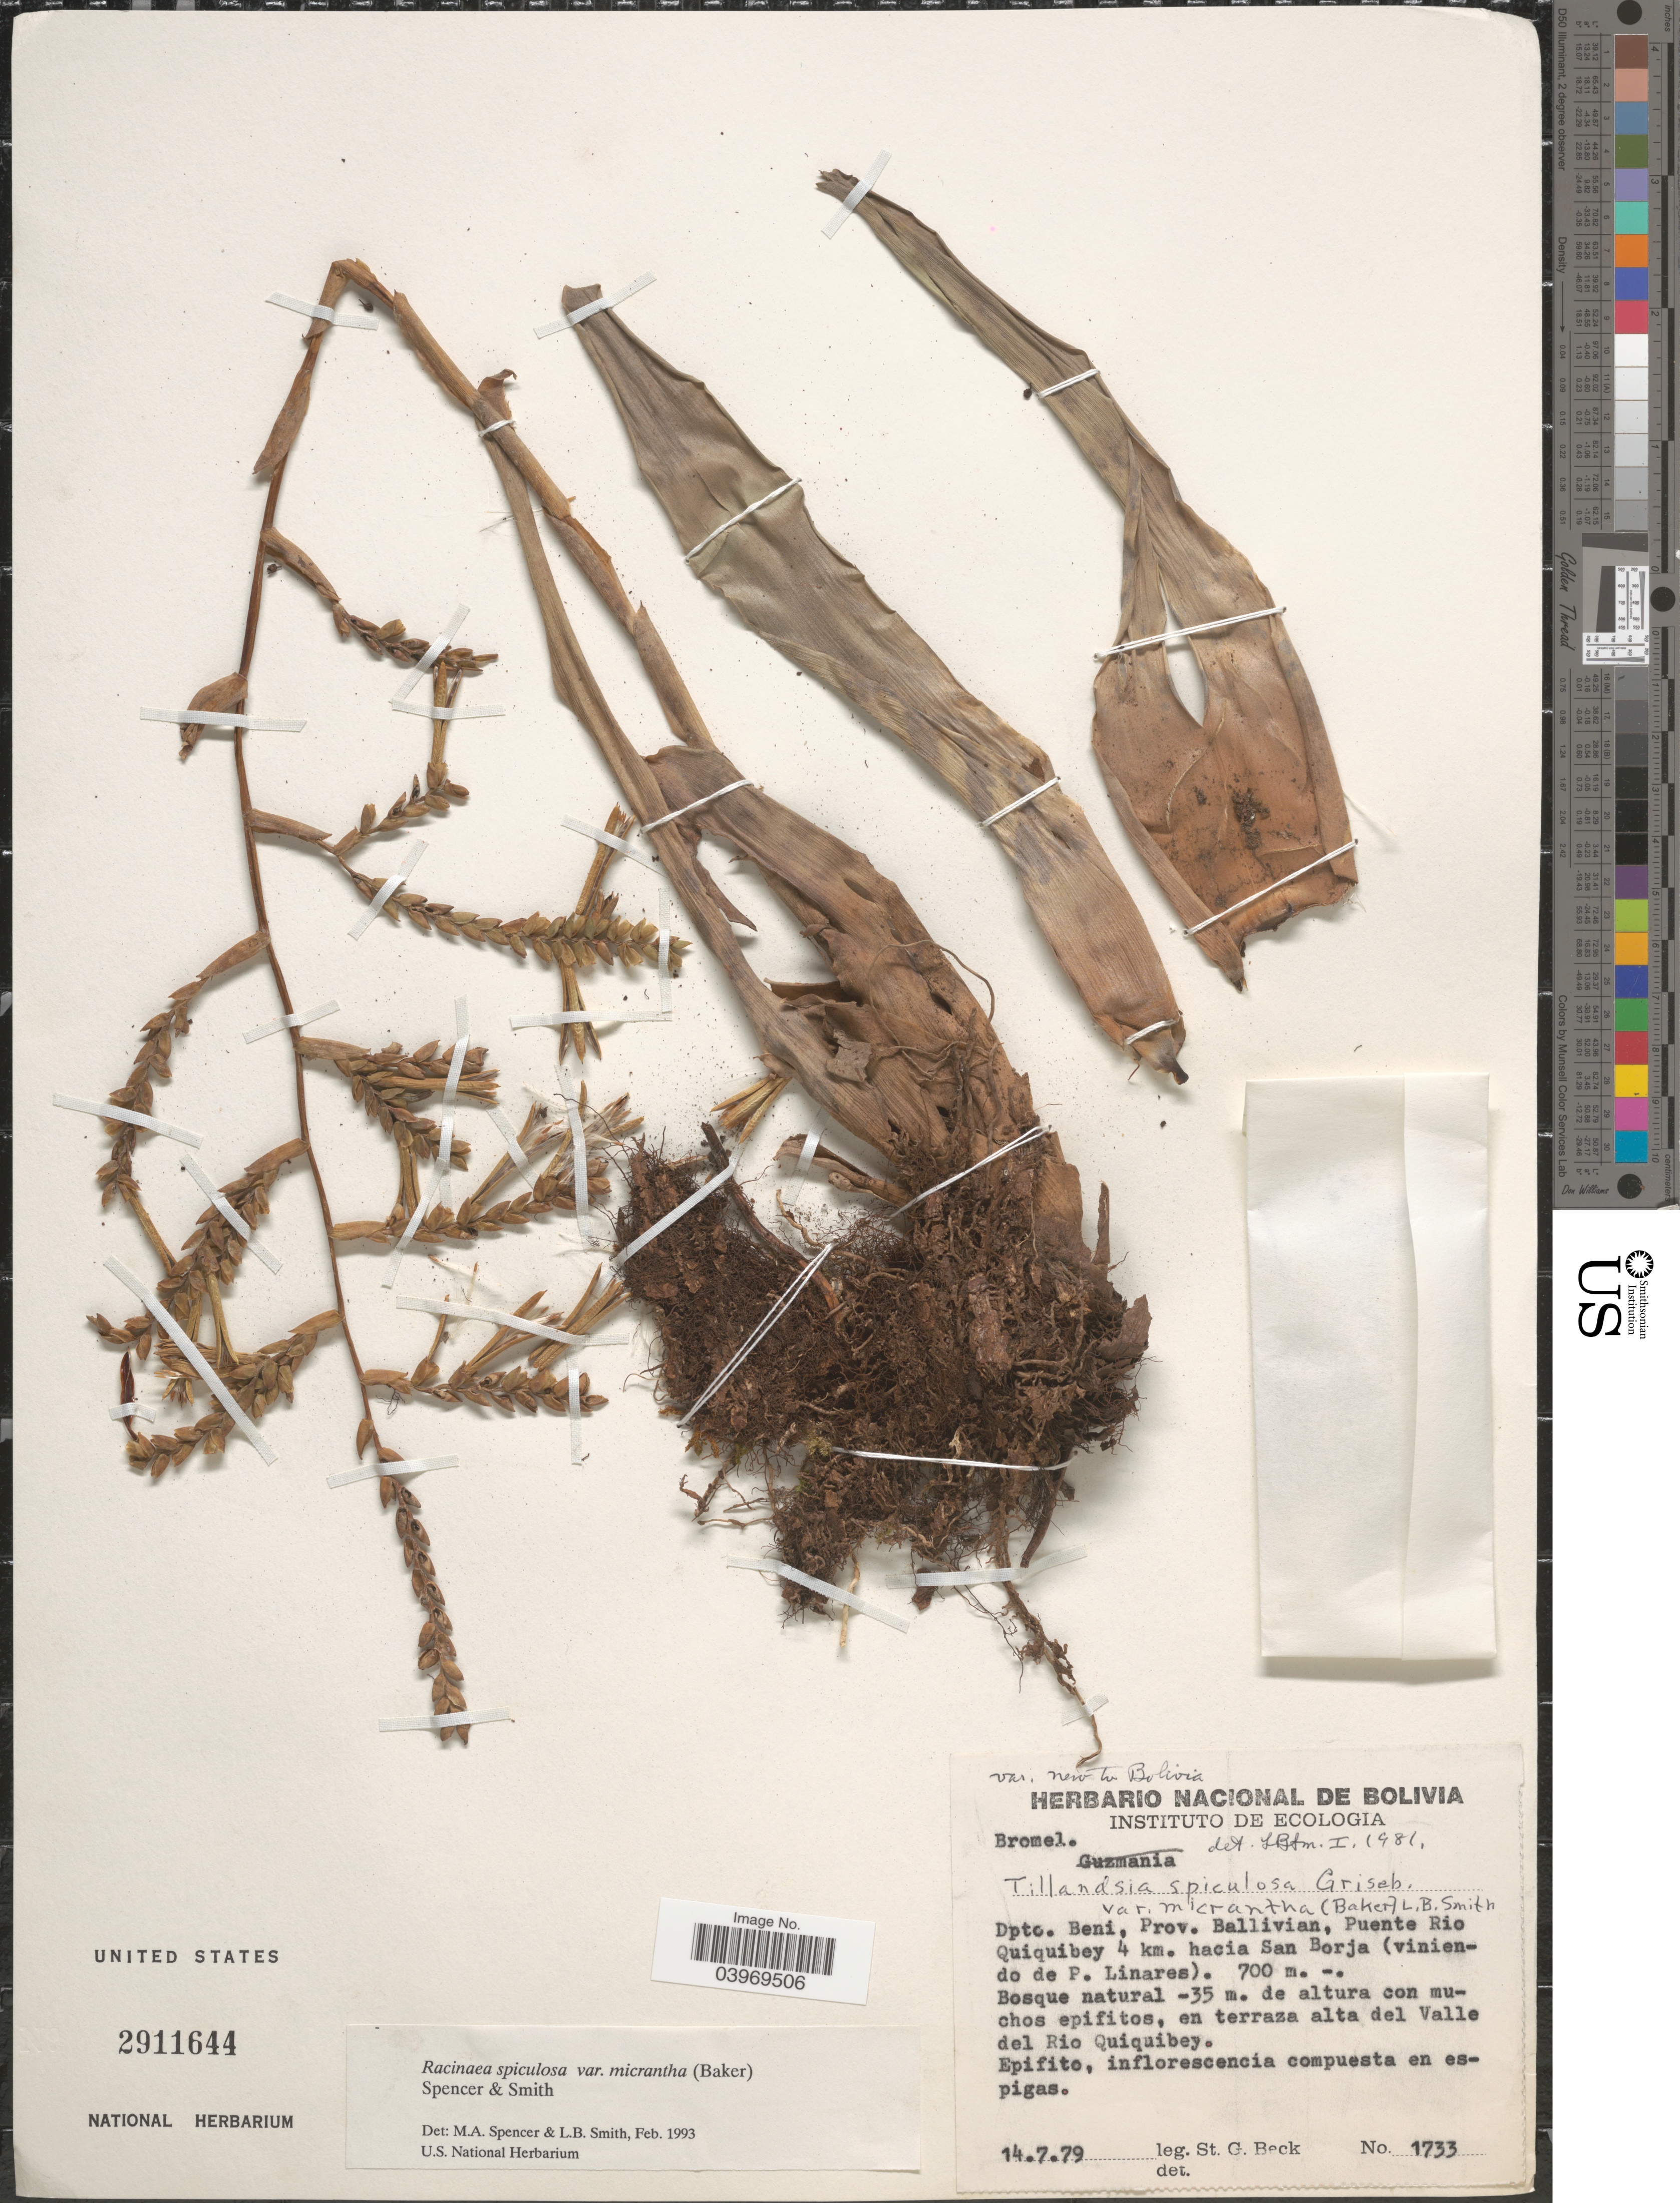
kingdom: Plantae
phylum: Tracheophyta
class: Liliopsida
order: Poales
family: Bromeliaceae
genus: Racinaea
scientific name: Racinaea spiculosa var. micrantha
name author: (Baker) M.A. Spencer & L.B. Sm.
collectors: S. G. Beck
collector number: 1733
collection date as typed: Transcribed d/m/y: 14/7/79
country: Bolivia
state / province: Beni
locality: Dpto. Beni, Prov. Ballivian, Puente Rio Quiquibey 4 km. hacia San Borja (viniendo de P. Linares). En terraza alta del Valle del Rio Quiquibey.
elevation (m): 700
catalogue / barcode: US 2911644